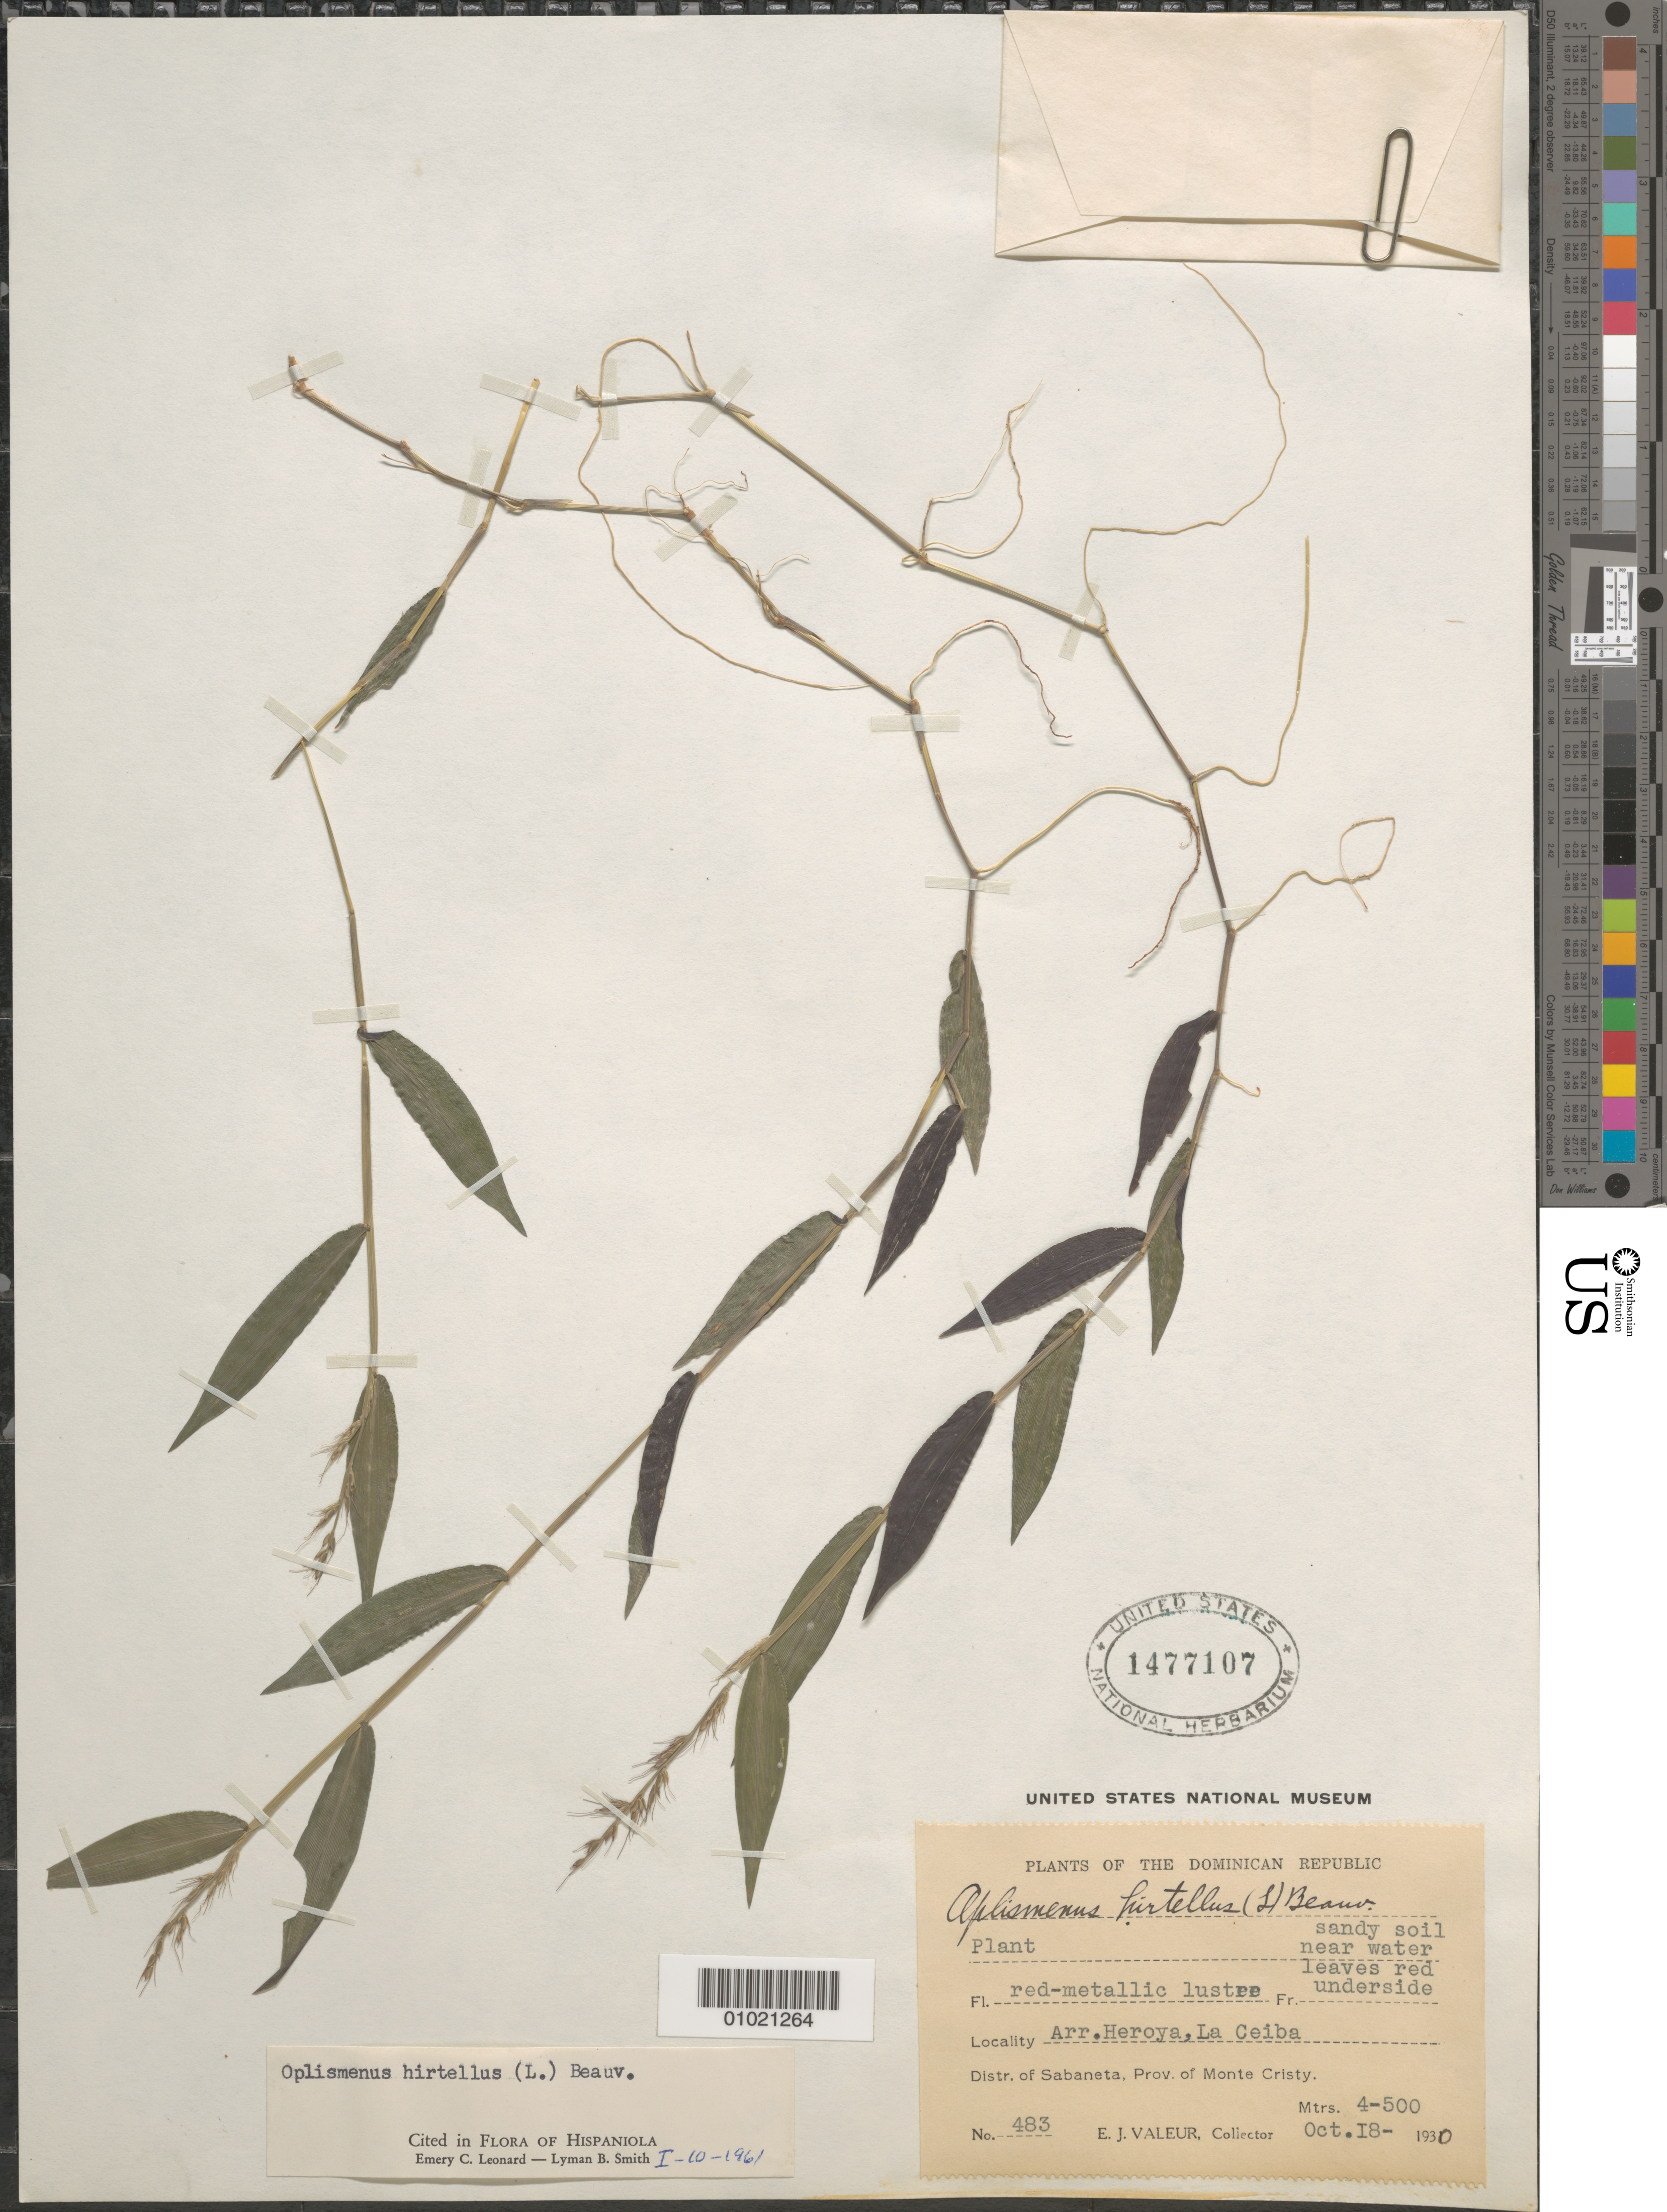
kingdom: Plantae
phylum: Tracheophyta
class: Liliopsida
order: Poales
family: Poaceae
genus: Oplismenus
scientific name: Oplismenus hirtellus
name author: (L.) P. Beauv.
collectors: E. Valeur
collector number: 483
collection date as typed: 18 Oct 1930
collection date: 1930-10-18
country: Dominican Republic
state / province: Monte Cristi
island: Hispaniola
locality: Distr. of Sabaneta, Arr. heroya, La Ceiba.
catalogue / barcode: US 1477107